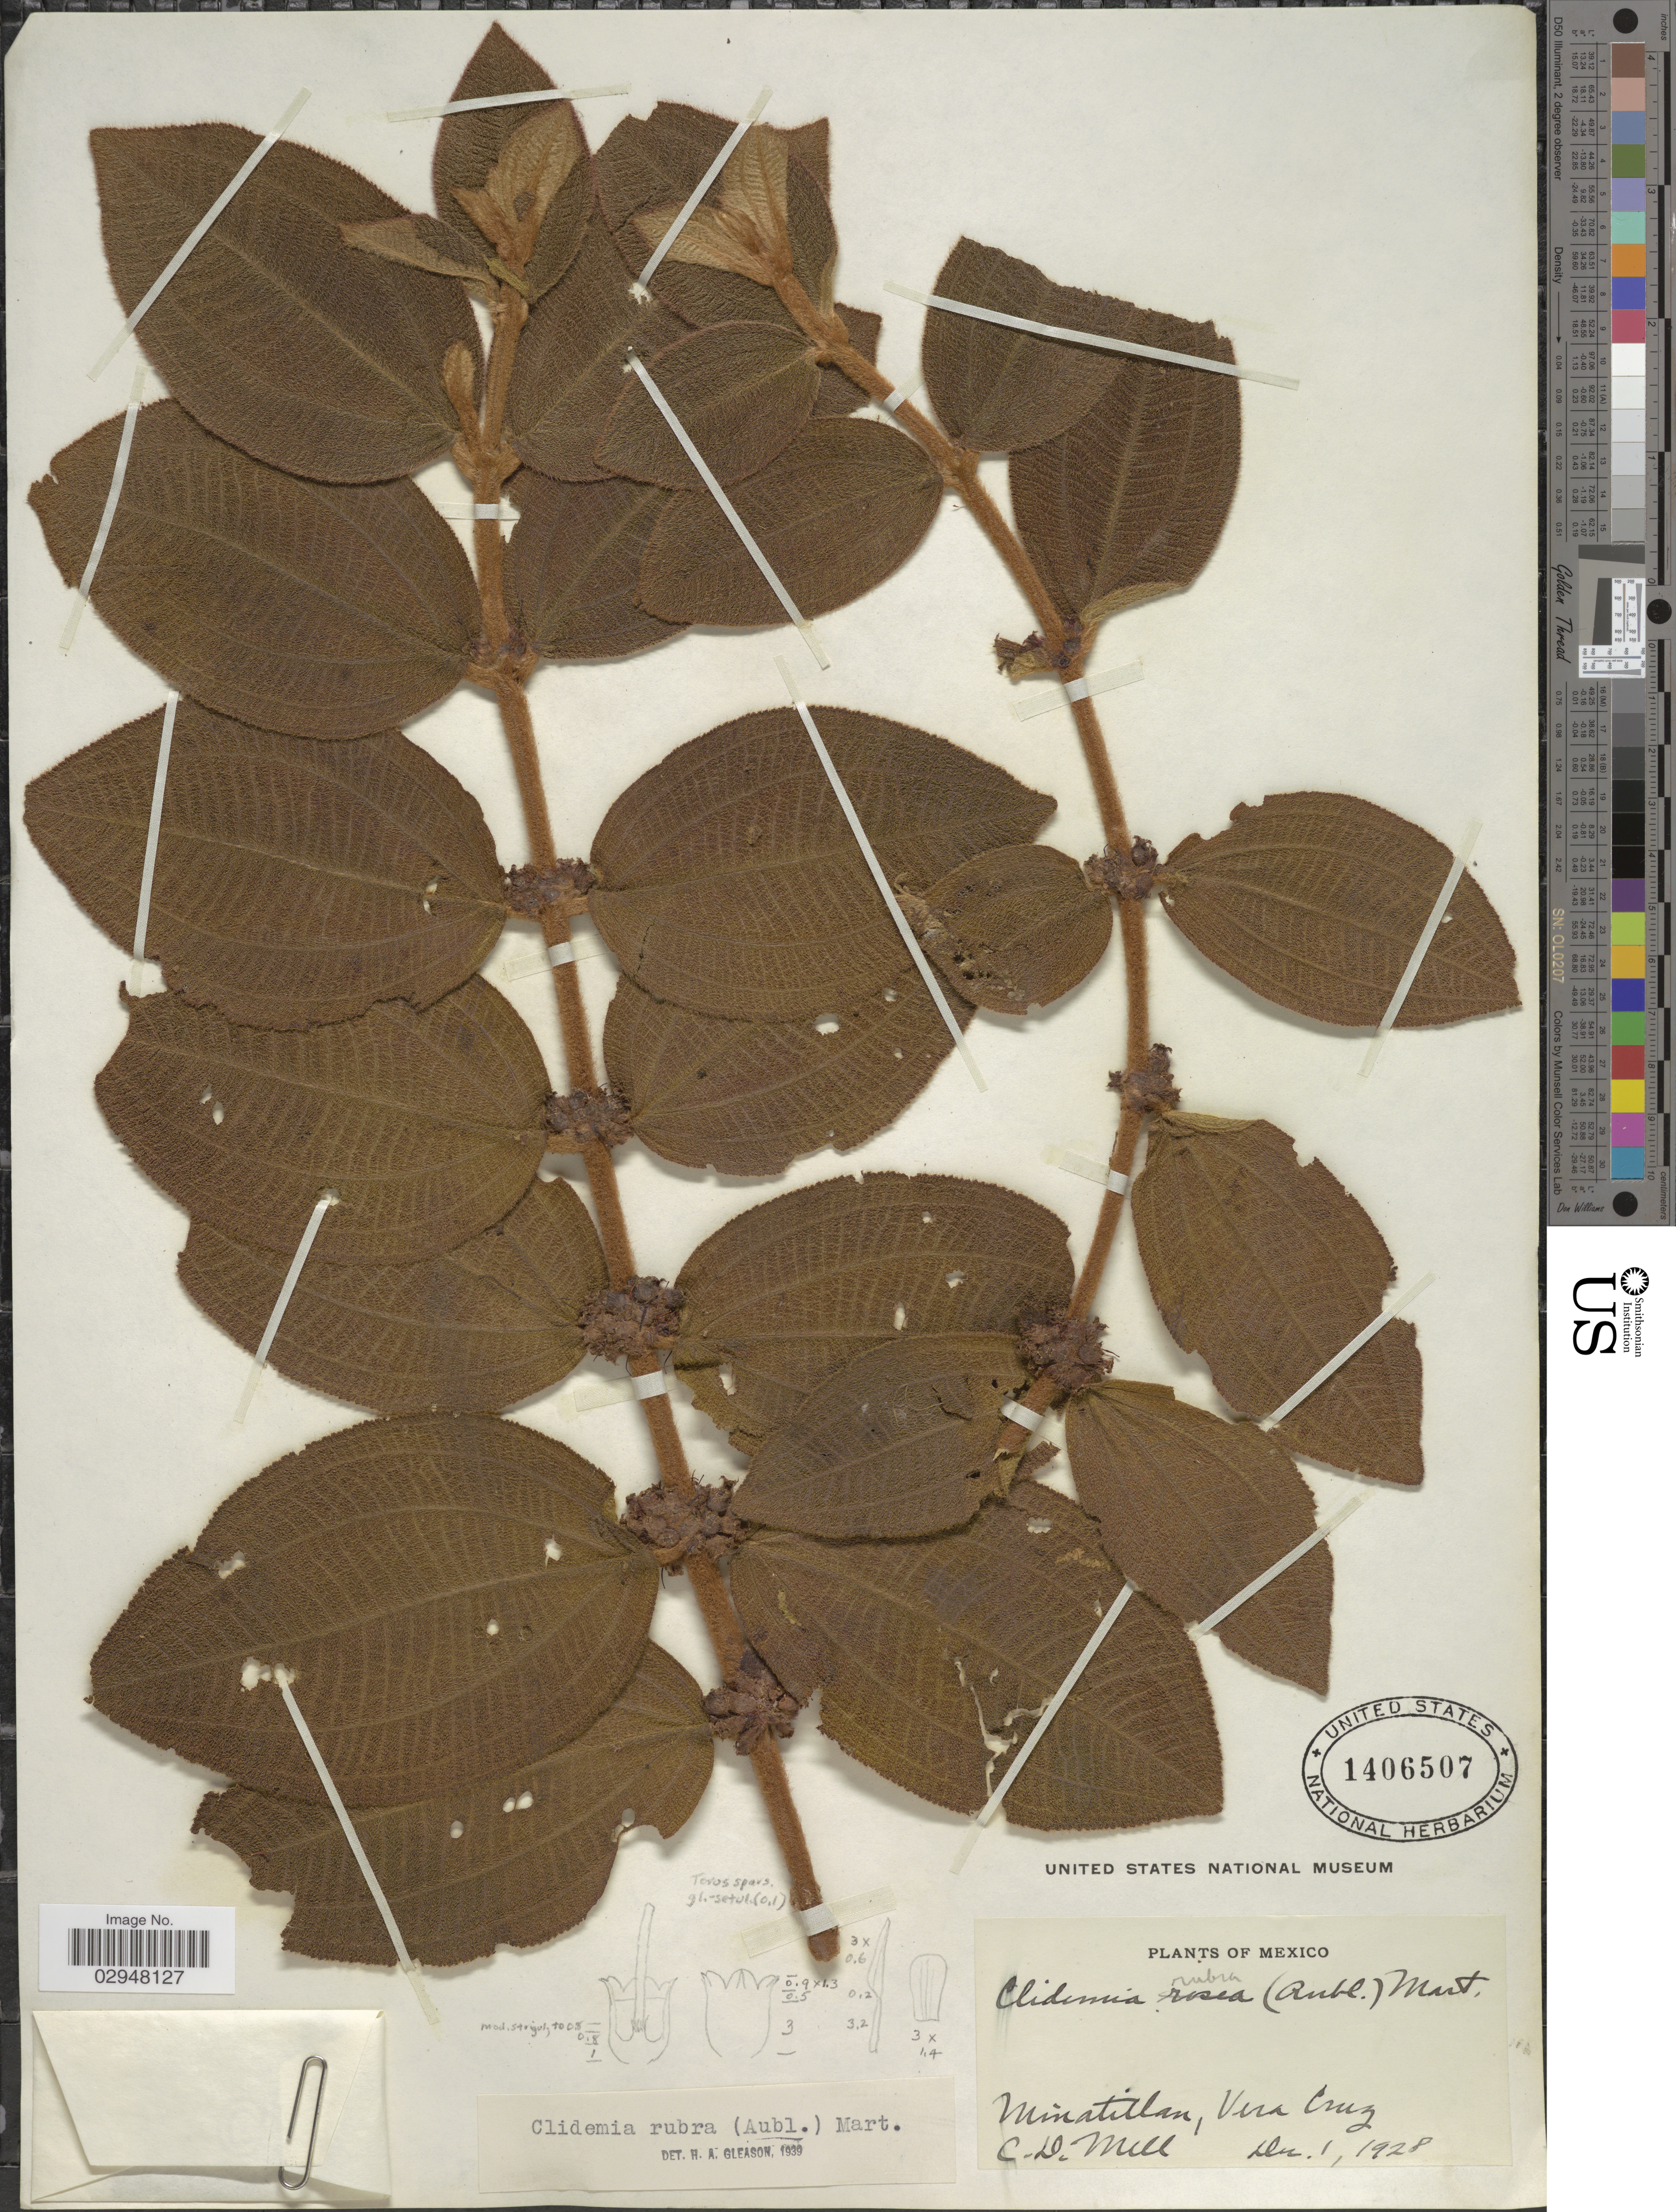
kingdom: Plantae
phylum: Tracheophyta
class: Magnoliopsida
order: Myrtales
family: Melastomataceae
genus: Clidemia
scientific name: Clidemia rubra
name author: (Aubl.) Mart.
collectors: C. D. Mell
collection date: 1928-12-01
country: Mexico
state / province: Veracruz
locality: Minatitlan, Vera Cruz.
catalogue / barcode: US 1406507